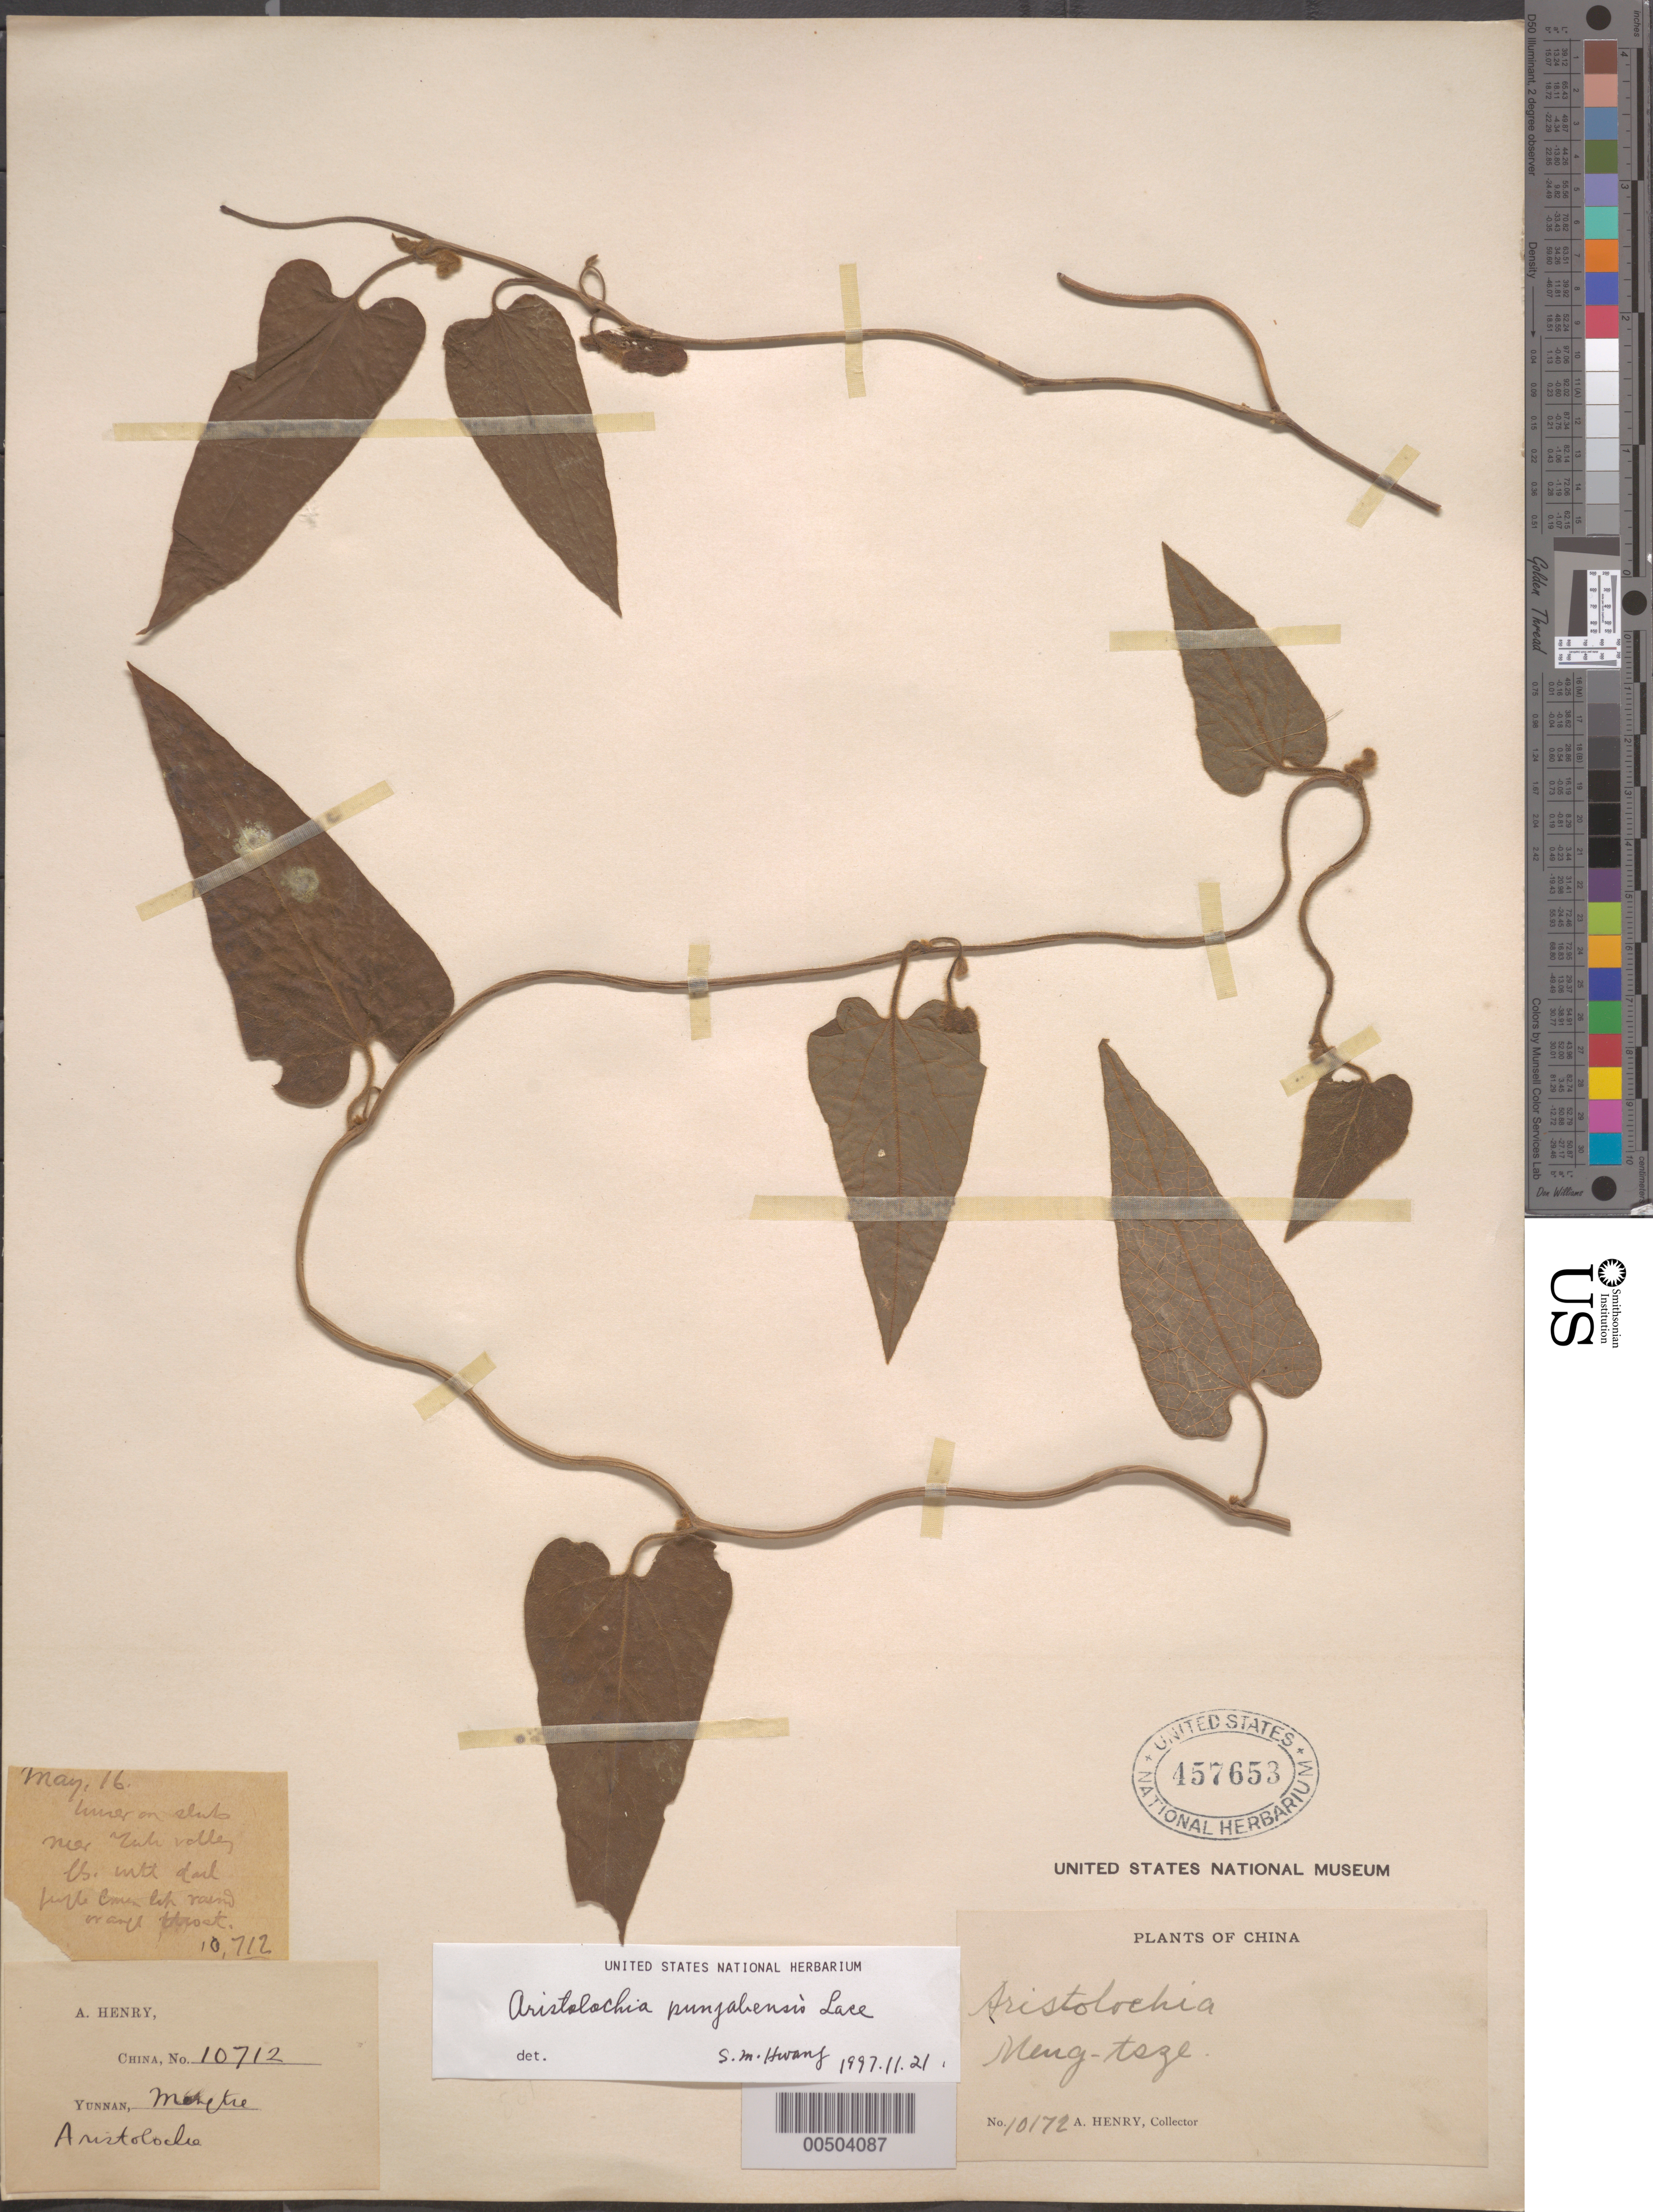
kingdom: Plantae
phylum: Tracheophyta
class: Magnoliopsida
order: Piperales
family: Aristolochiaceae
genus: Aristolochia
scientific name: Aristolochia sp.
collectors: A. Henry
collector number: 10172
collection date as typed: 16 May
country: China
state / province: Yunnan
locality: Meng-tsze, near Tuti valley.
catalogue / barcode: US 457653